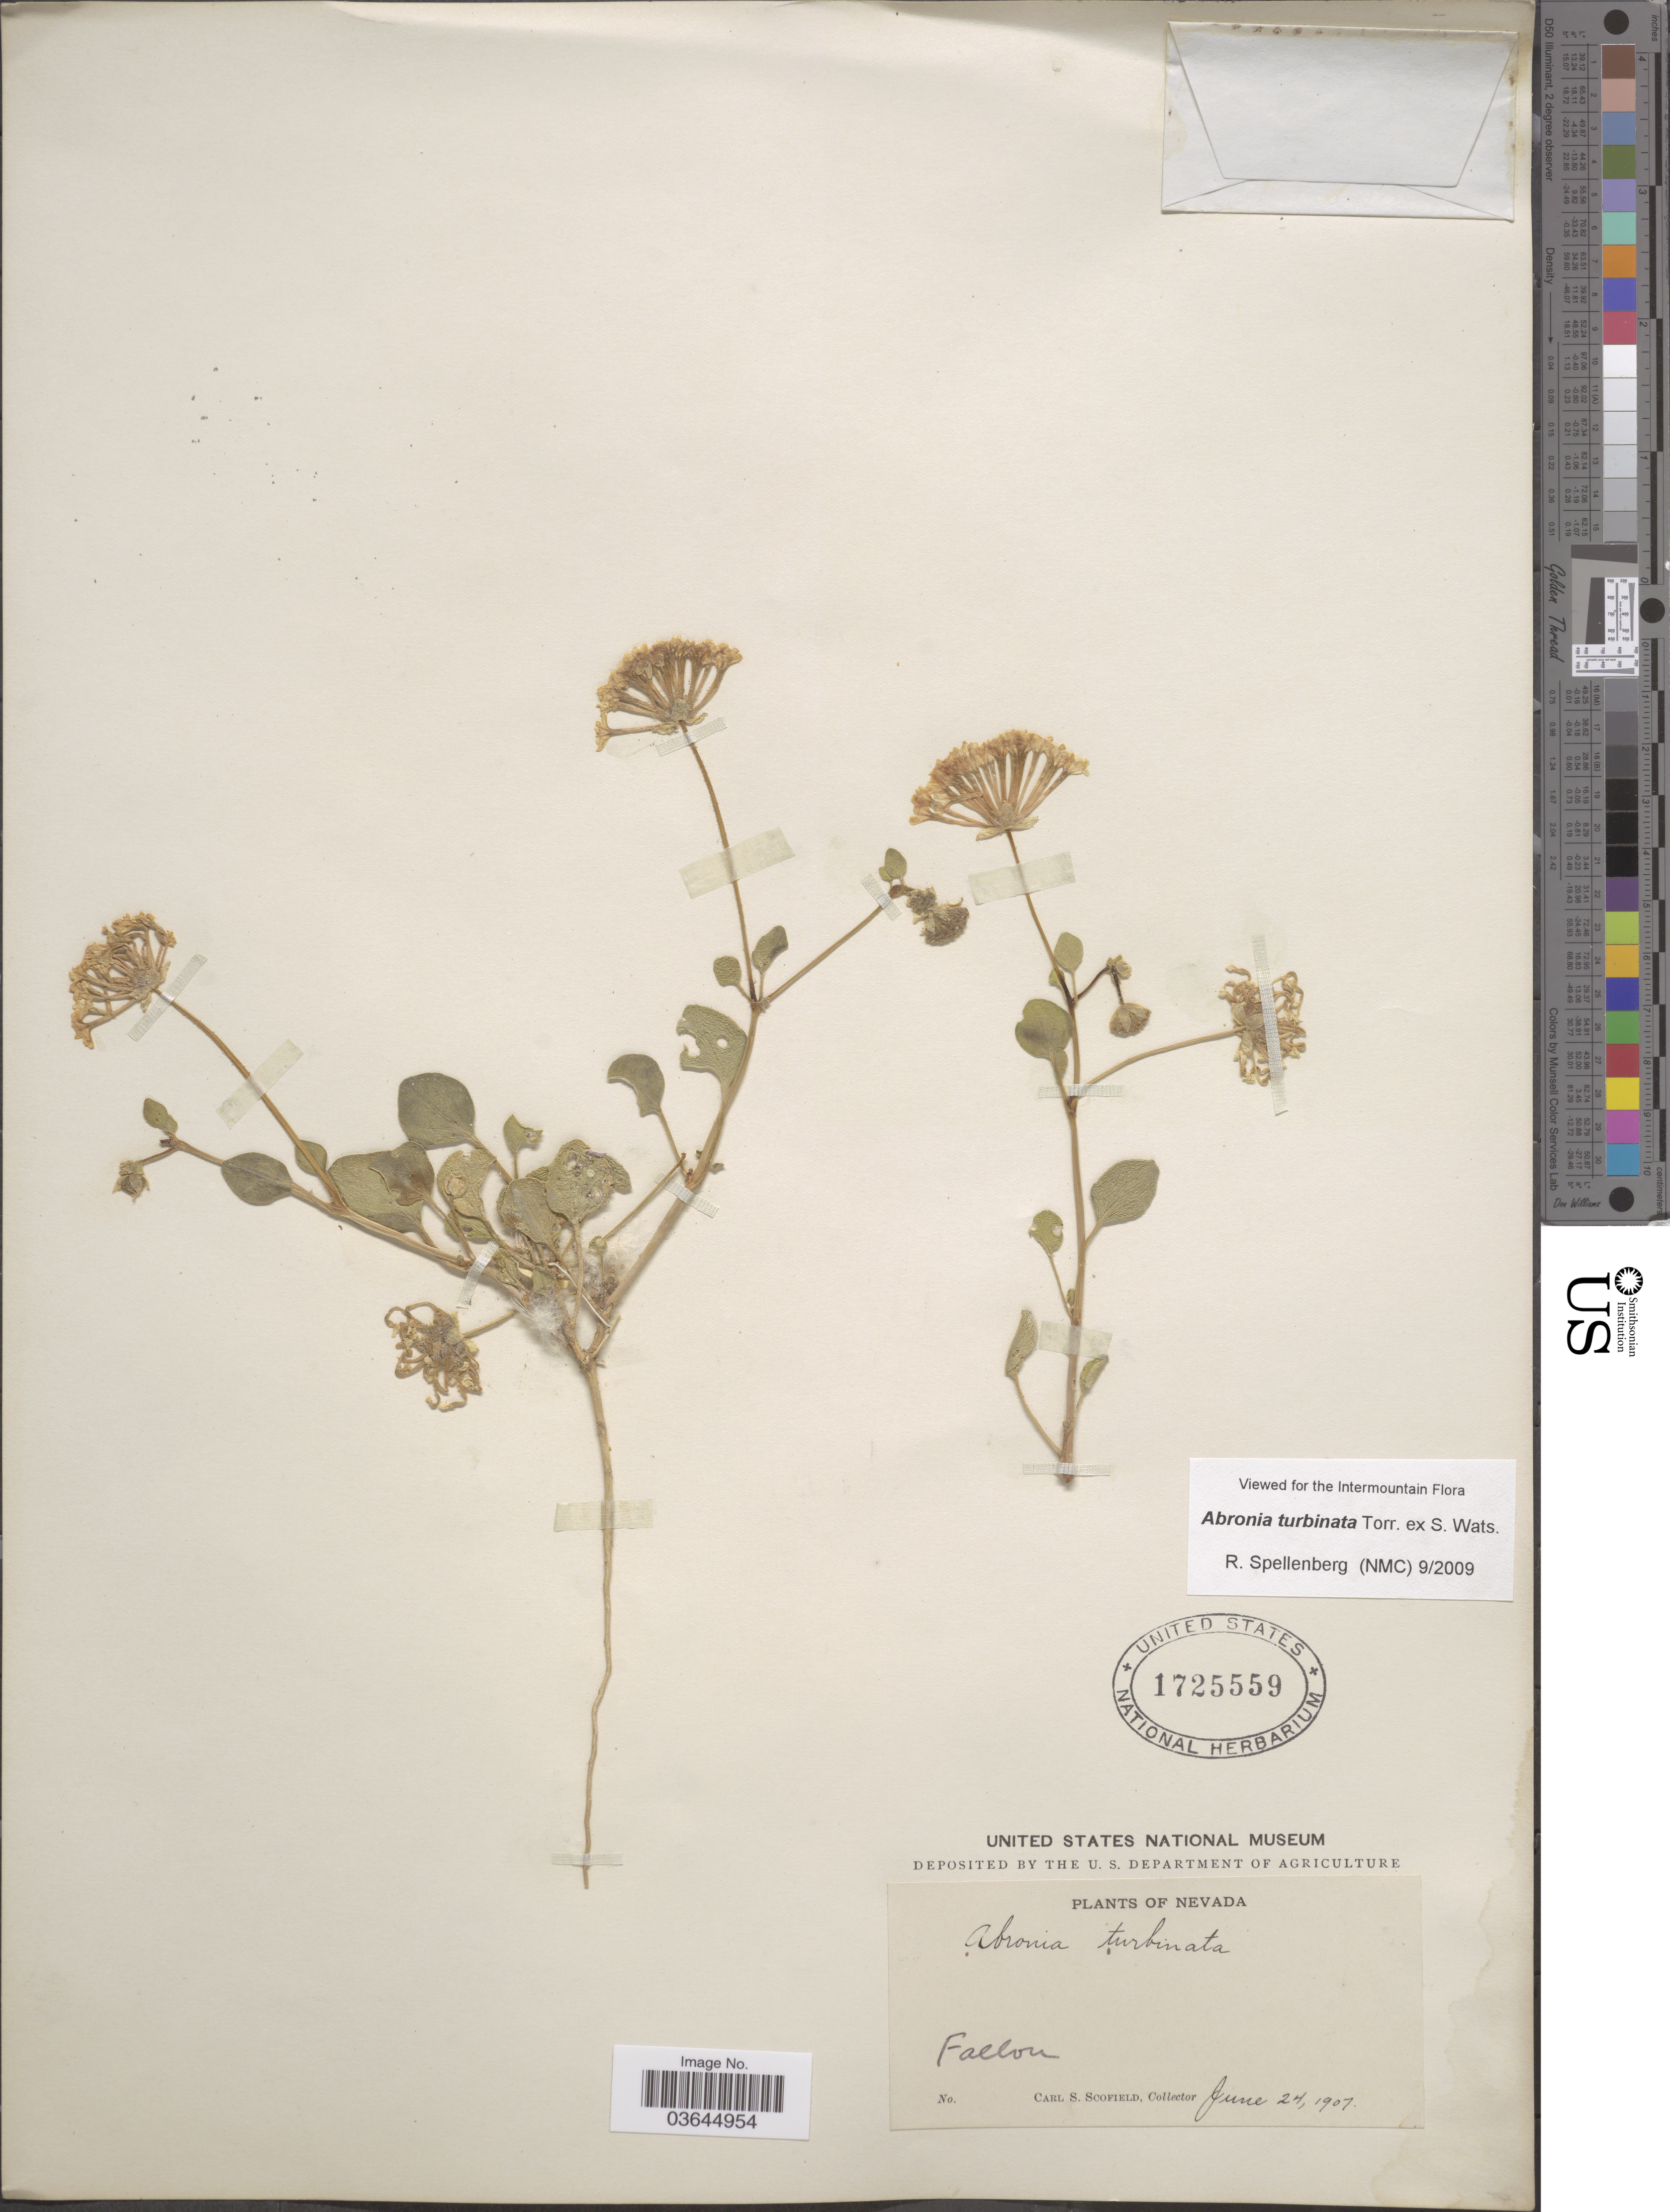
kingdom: Plantae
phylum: Tracheophyta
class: Magnoliopsida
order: Caryophyllales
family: Nyctaginaceae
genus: Abronia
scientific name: Abronia turbinata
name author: Torr. ex S. Watson in C. King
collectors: C. Scofield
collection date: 1907-06-24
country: United States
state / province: Nevada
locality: Fallon.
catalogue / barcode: US 1725559